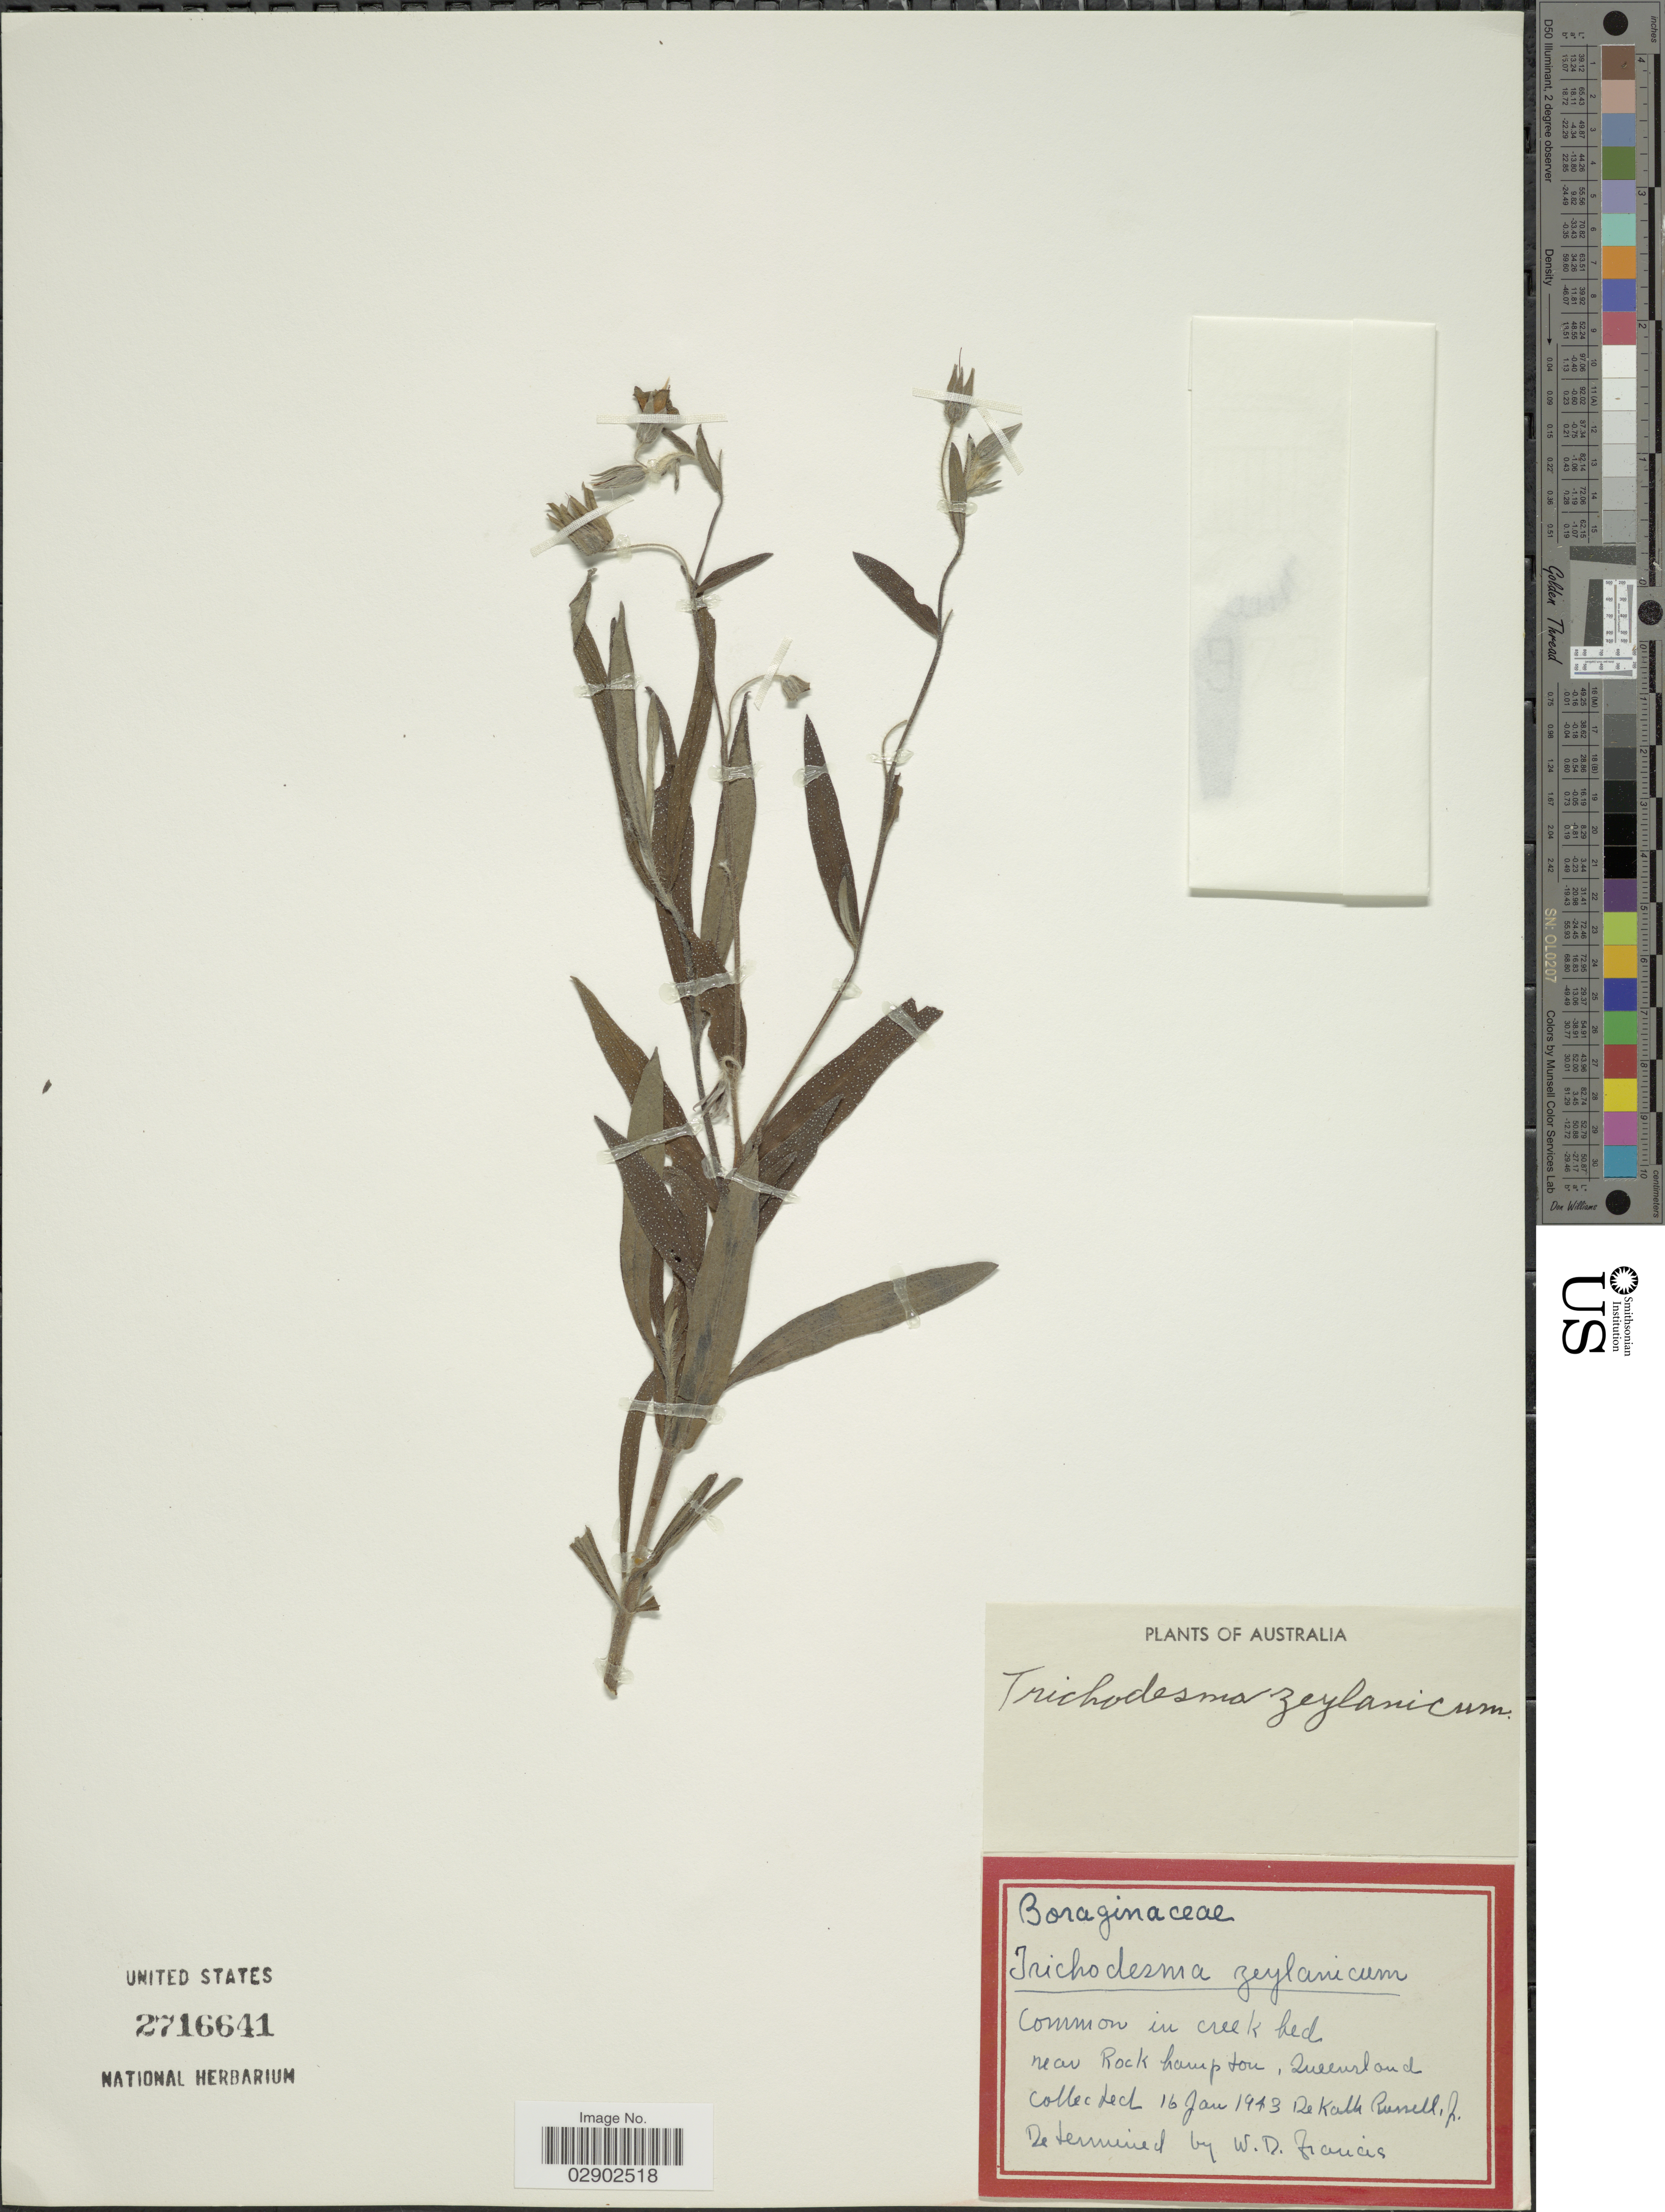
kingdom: Plantae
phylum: Tracheophyta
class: Magnoliopsida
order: Boraginales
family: Boraginaceae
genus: Trichodesma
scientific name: Trichodesma zeylanicum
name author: (Burm. f.) R. Br.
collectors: D. K. Russell Jr.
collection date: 1943-01-16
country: Australia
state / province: Queensland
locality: Near Rock Hampton.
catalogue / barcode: US 2716641